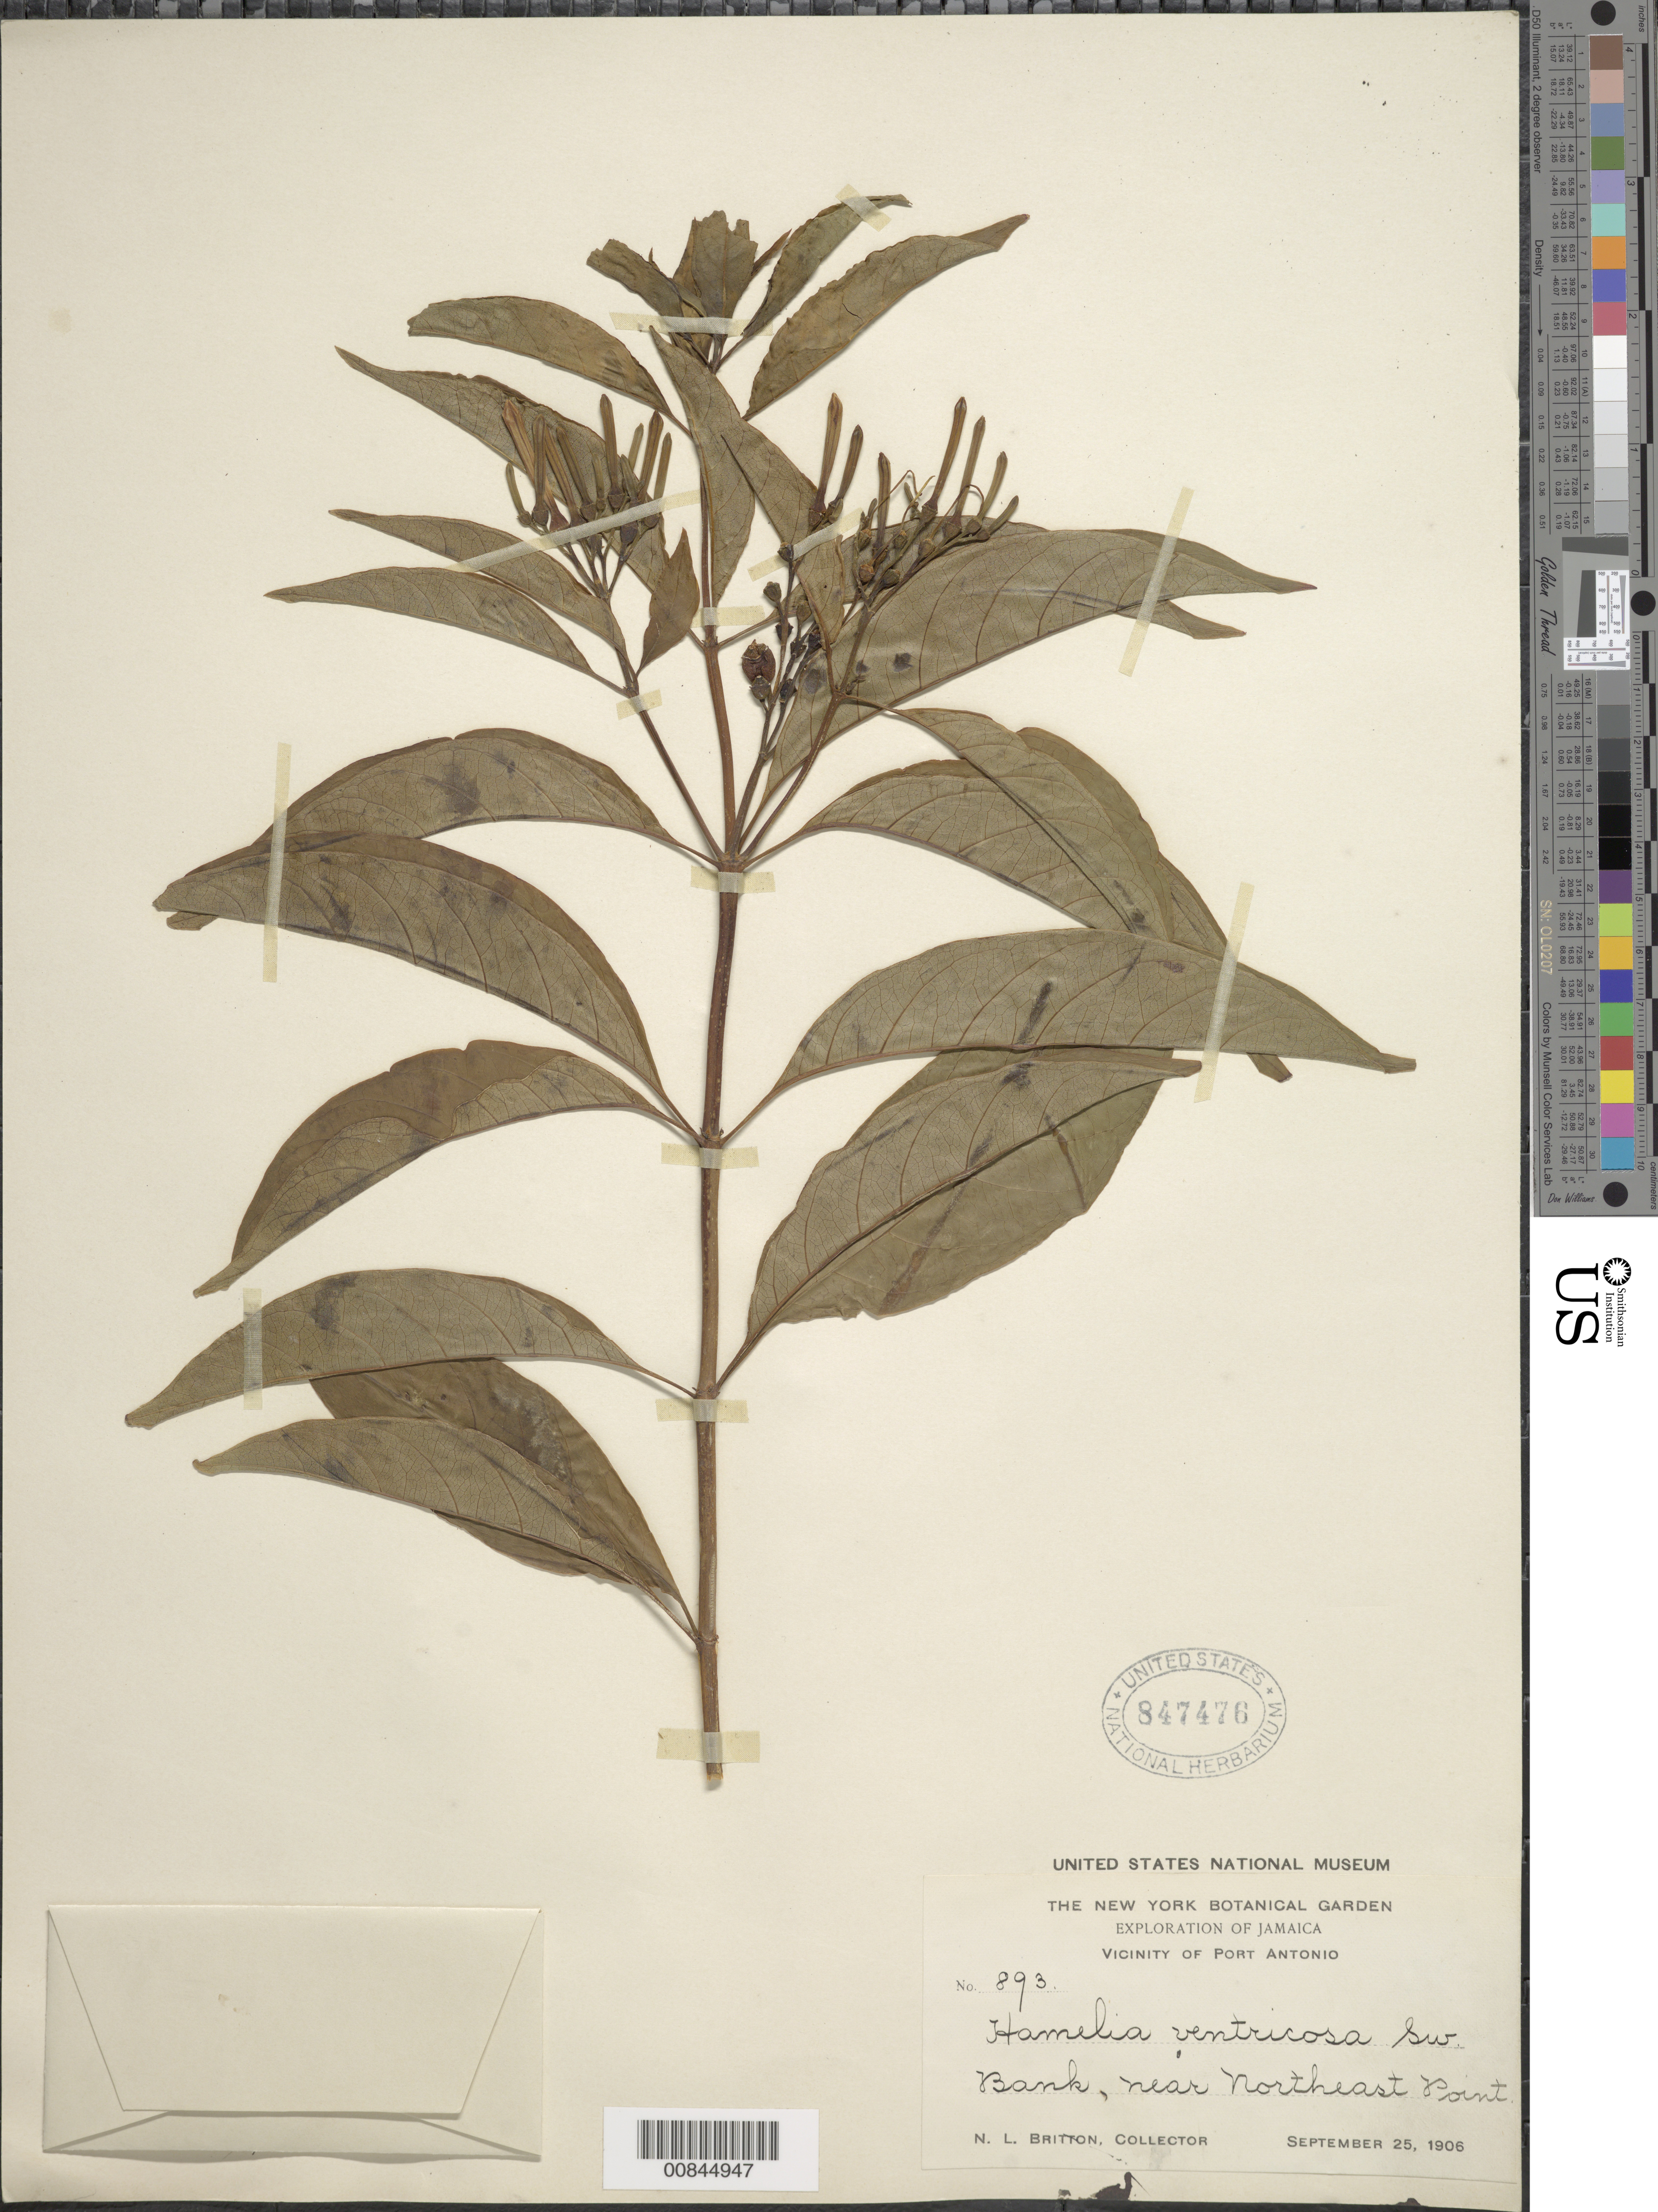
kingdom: Plantae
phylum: Tracheophyta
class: Magnoliopsida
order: Gentianales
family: Rubiaceae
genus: Hamelia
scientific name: Hamelia ventricosa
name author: Sw.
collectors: N. Britton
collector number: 893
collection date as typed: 25 Sep 1906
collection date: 1906-09-25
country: Jamaica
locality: Vicinity of Port Antonio. Bank near Northeast Point.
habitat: Bank, near point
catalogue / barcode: US 847476